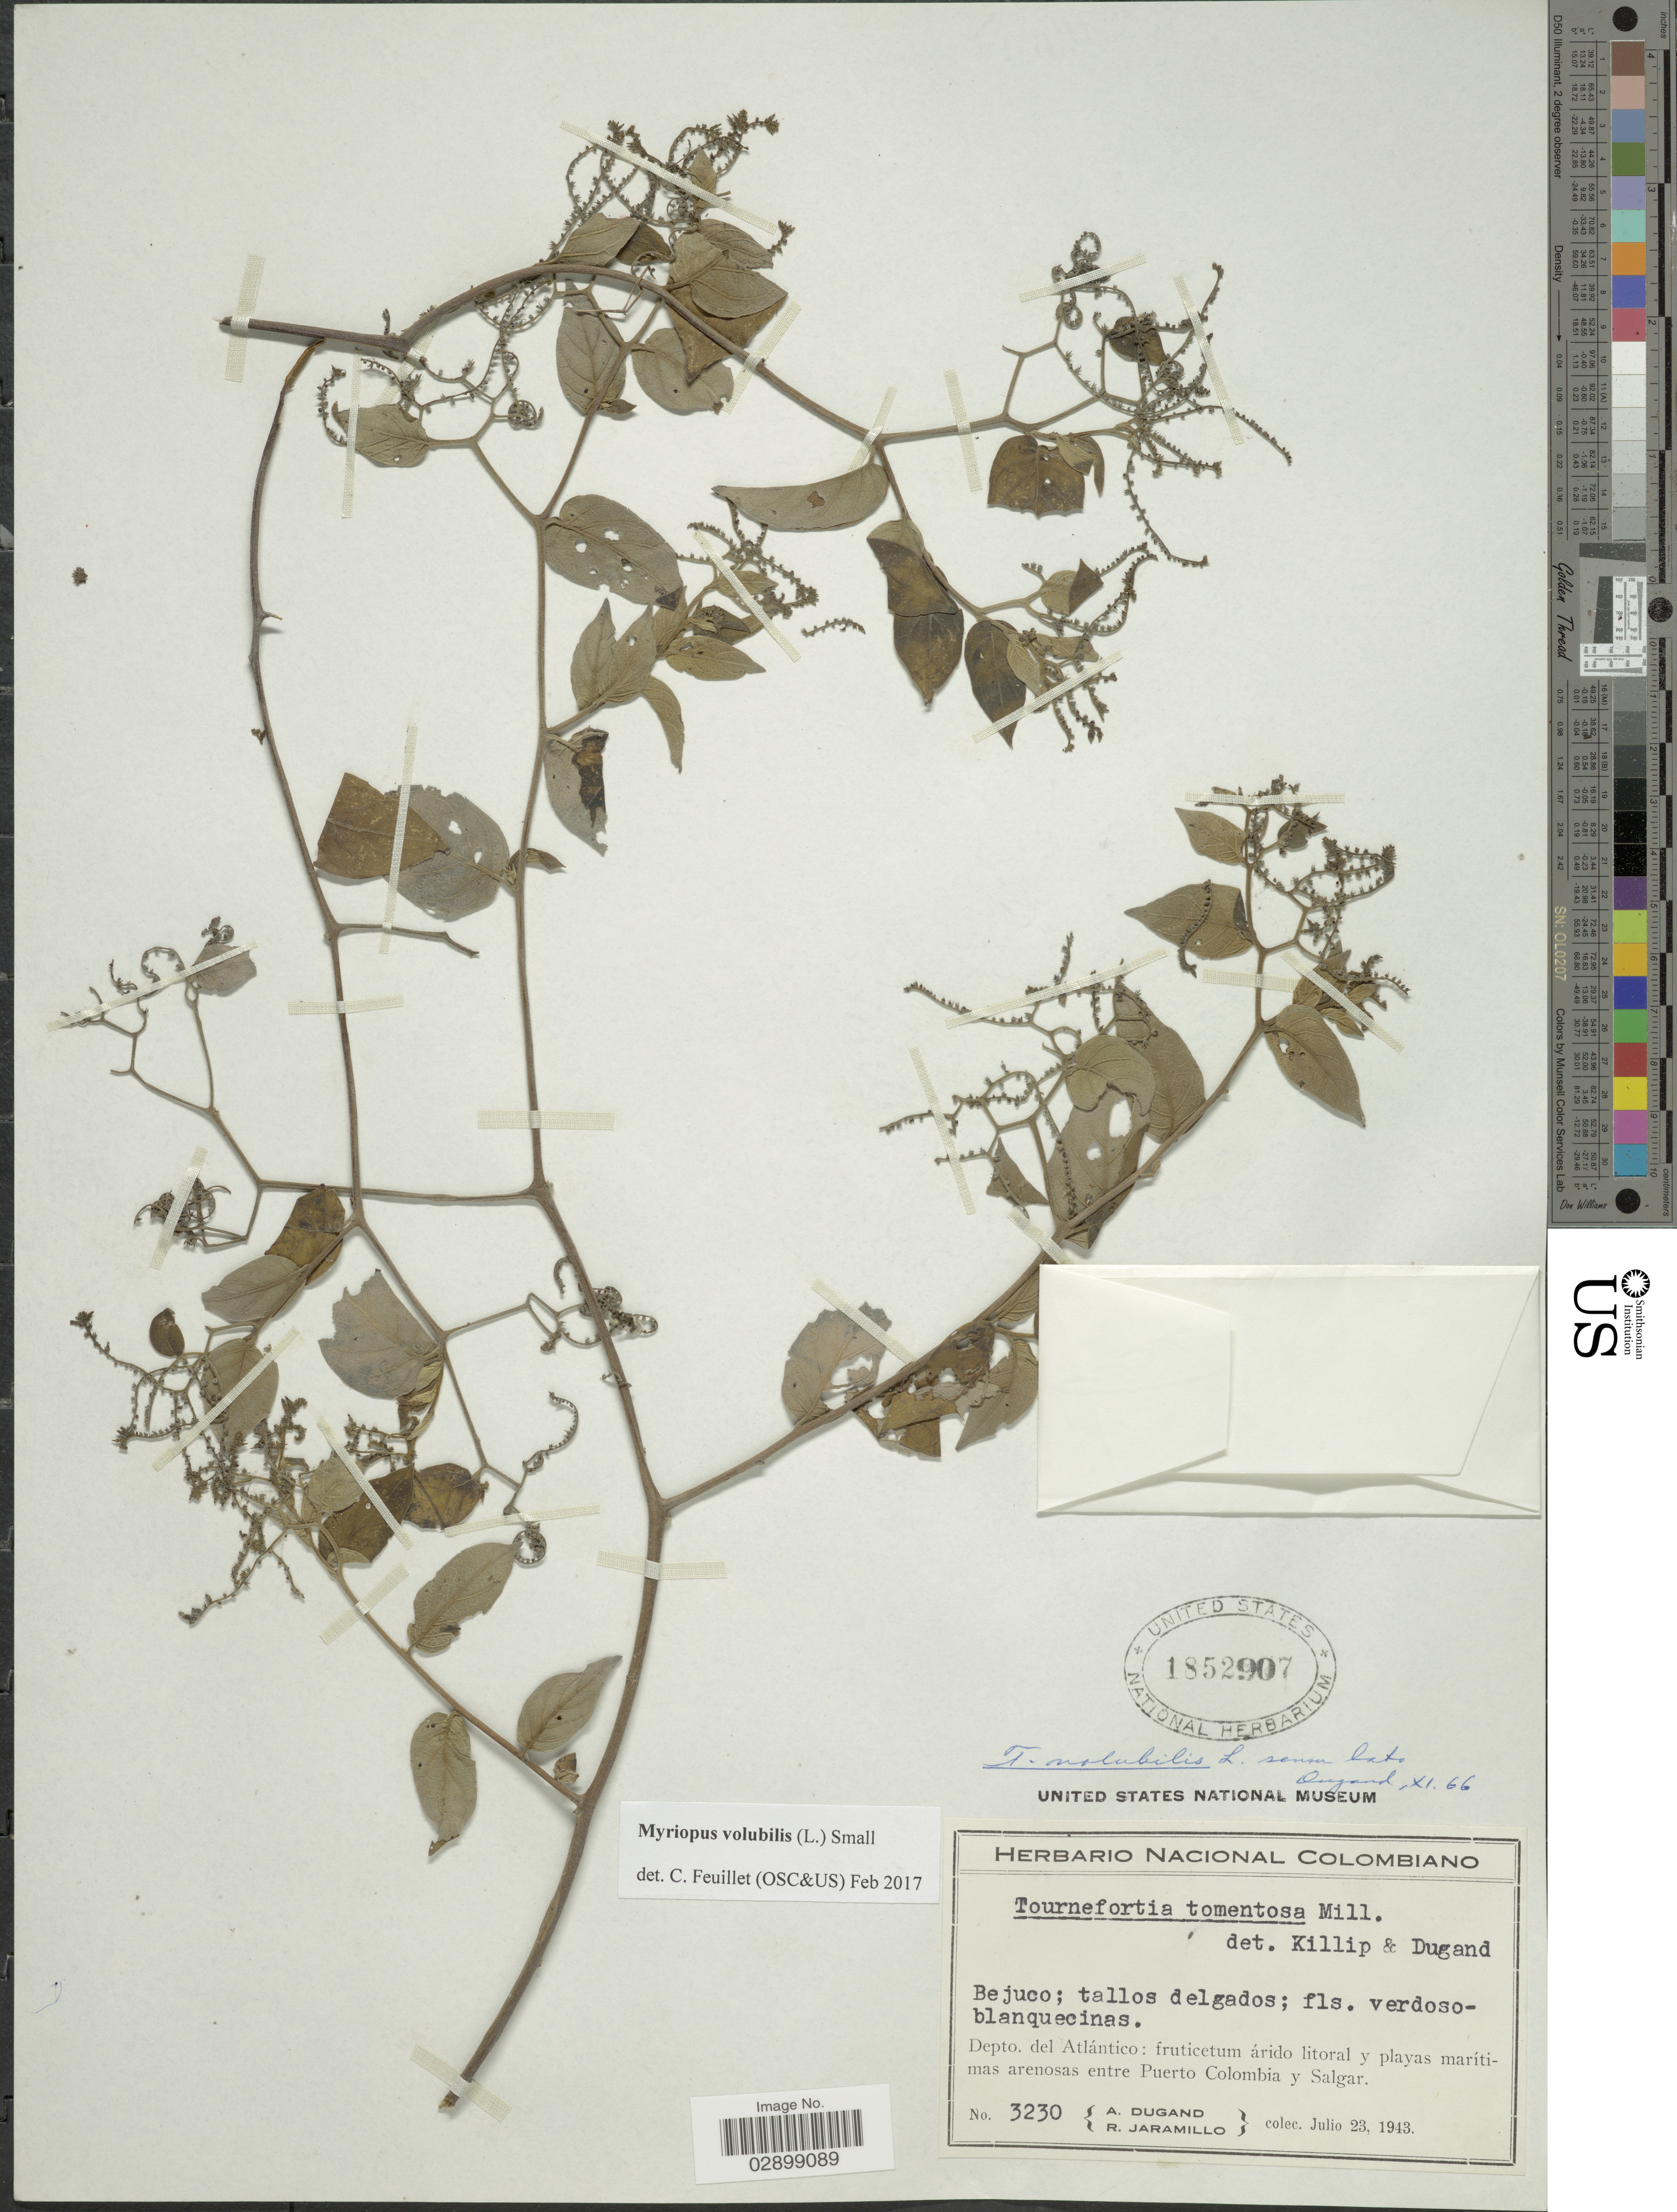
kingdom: Plantae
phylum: Tracheophyta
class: Magnoliopsida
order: Boraginales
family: Heliotropiaceae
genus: Myriopus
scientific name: Myriopus volubilis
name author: (L.) Small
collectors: A. Dugand & R. Jaramillo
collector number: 3230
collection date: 1943-07-23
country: Colombia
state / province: Atlántico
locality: Depto. del Atlántico. Entre Puerto Colombia y Salgar.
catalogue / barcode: US 1852907